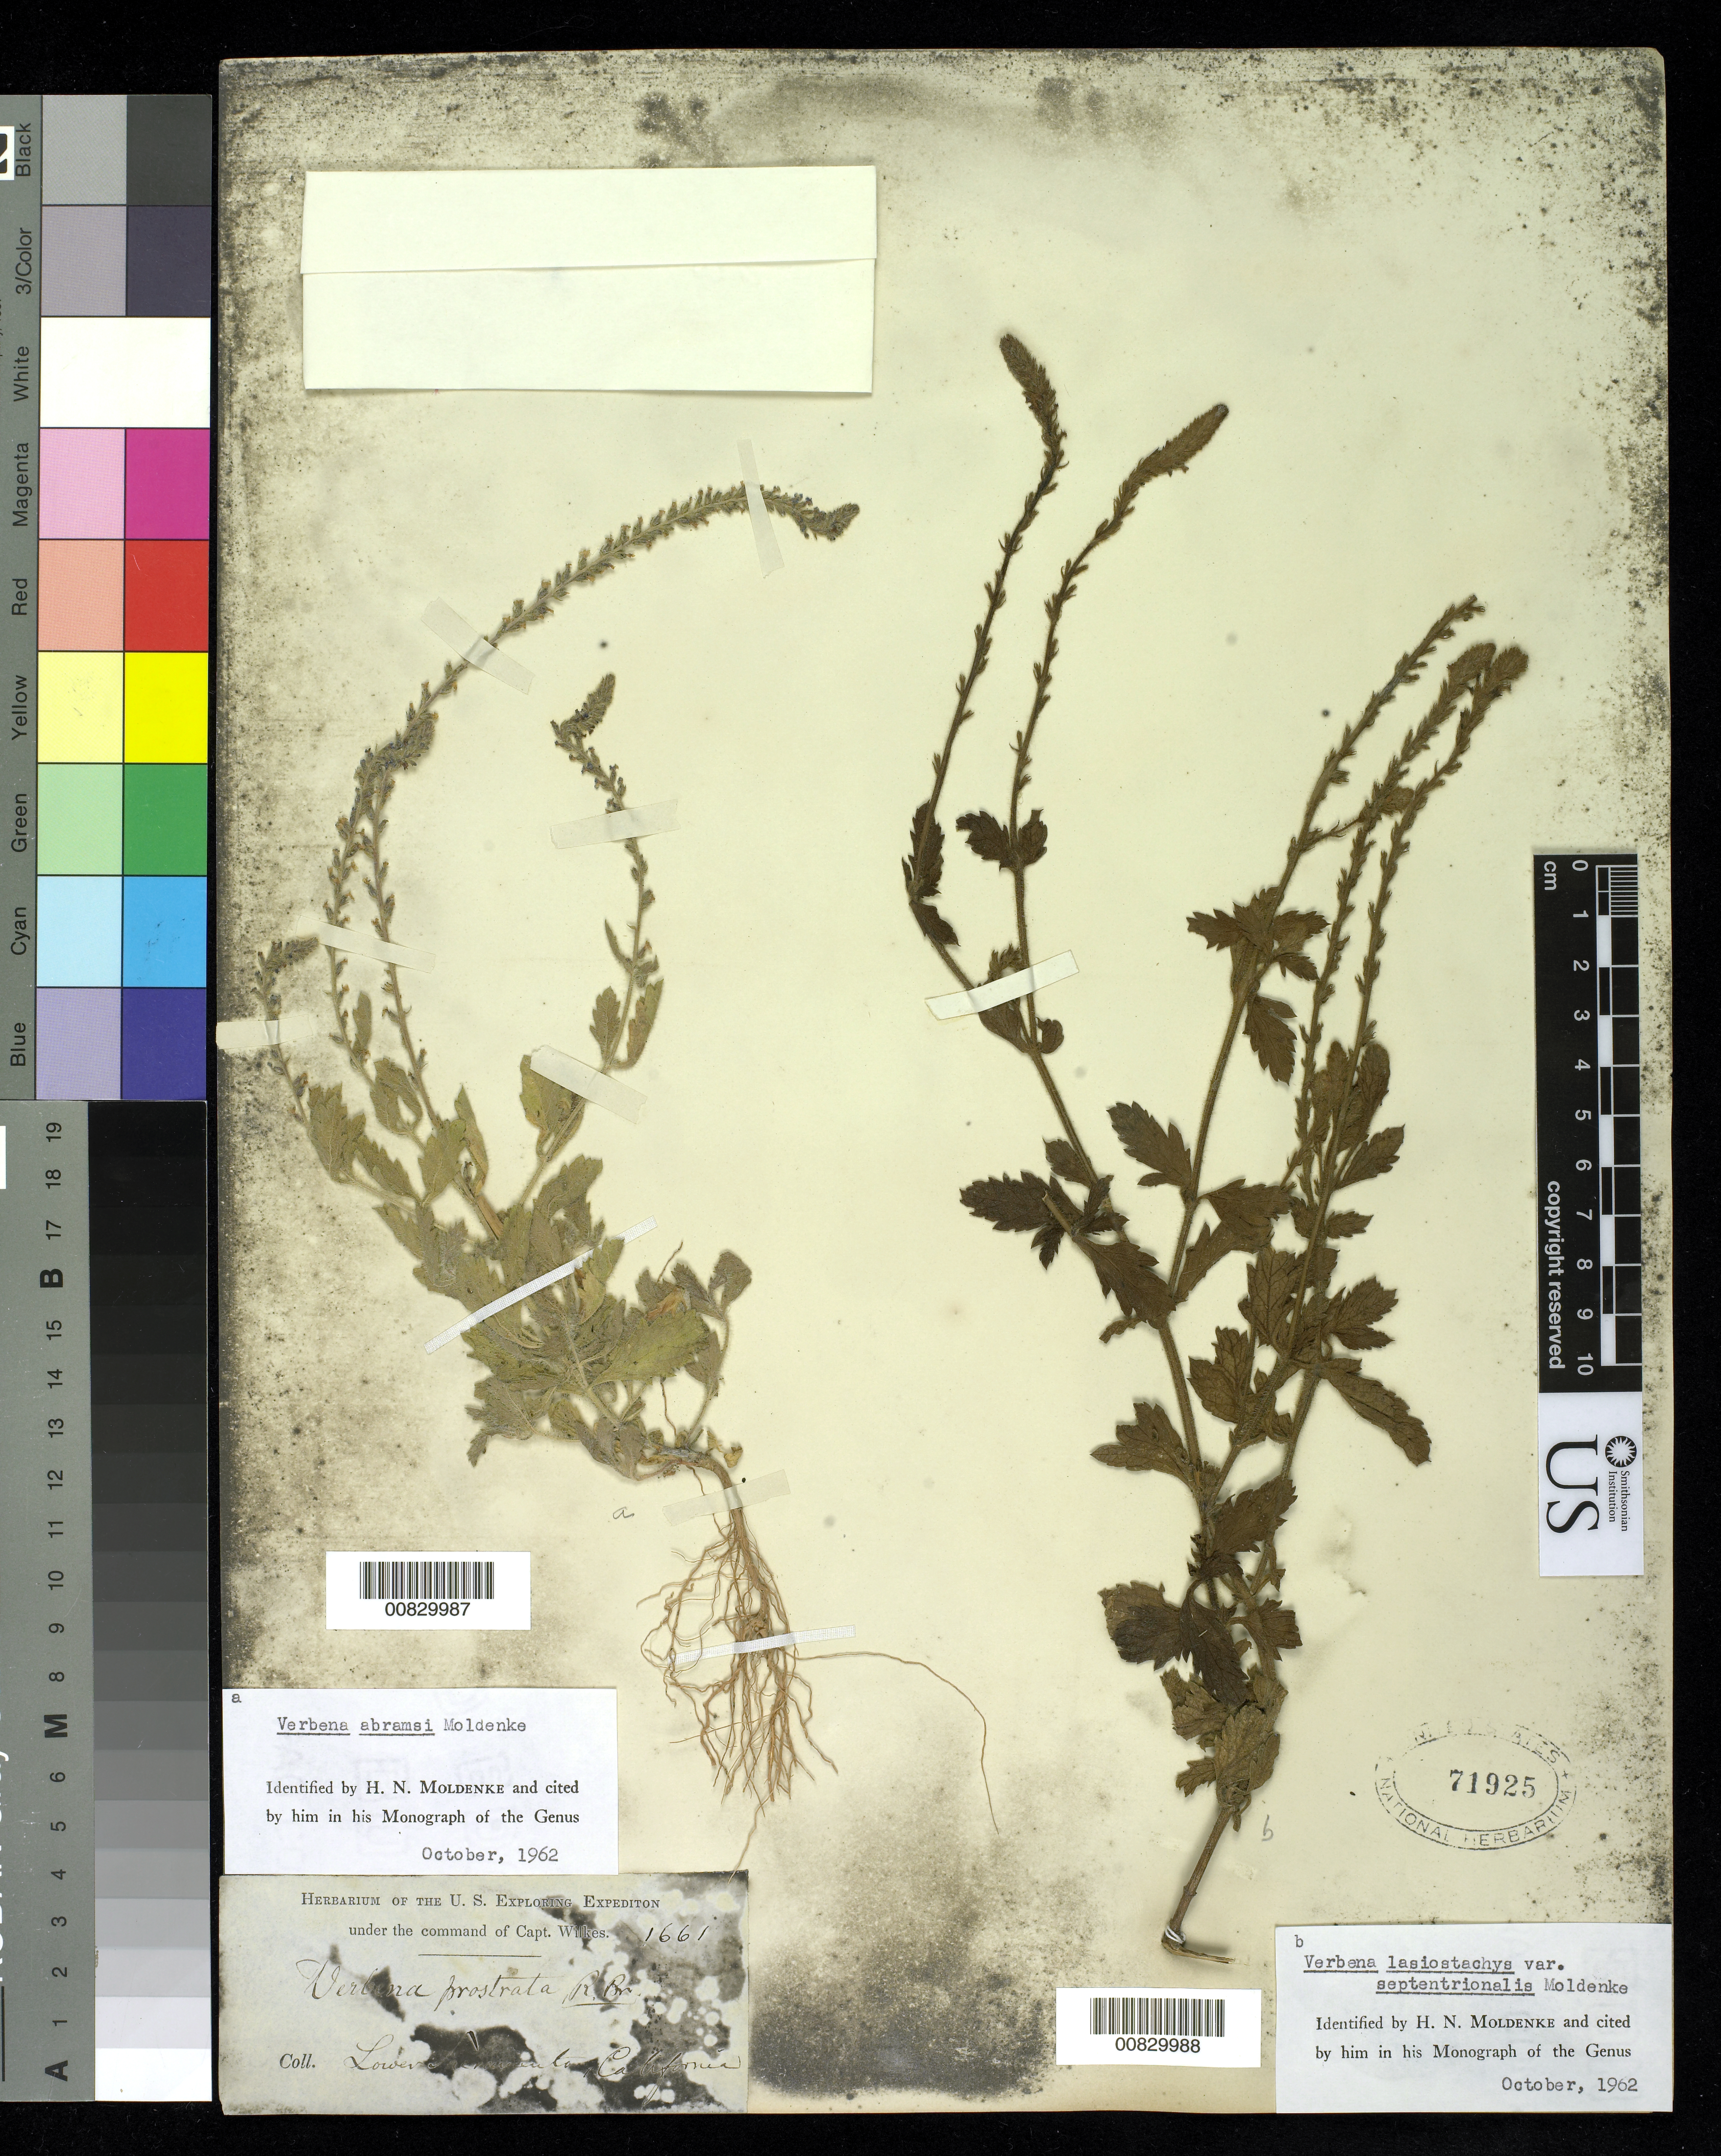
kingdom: Plantae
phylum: Tracheophyta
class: Magnoliopsida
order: Lamiales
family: Verbenaceae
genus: Verbena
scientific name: Verbena abramsii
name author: Moldenke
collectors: Wilkes Explor. Exped.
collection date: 1838/1842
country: United States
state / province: California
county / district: Sacramento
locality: Lower Sacramento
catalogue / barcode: US 71925